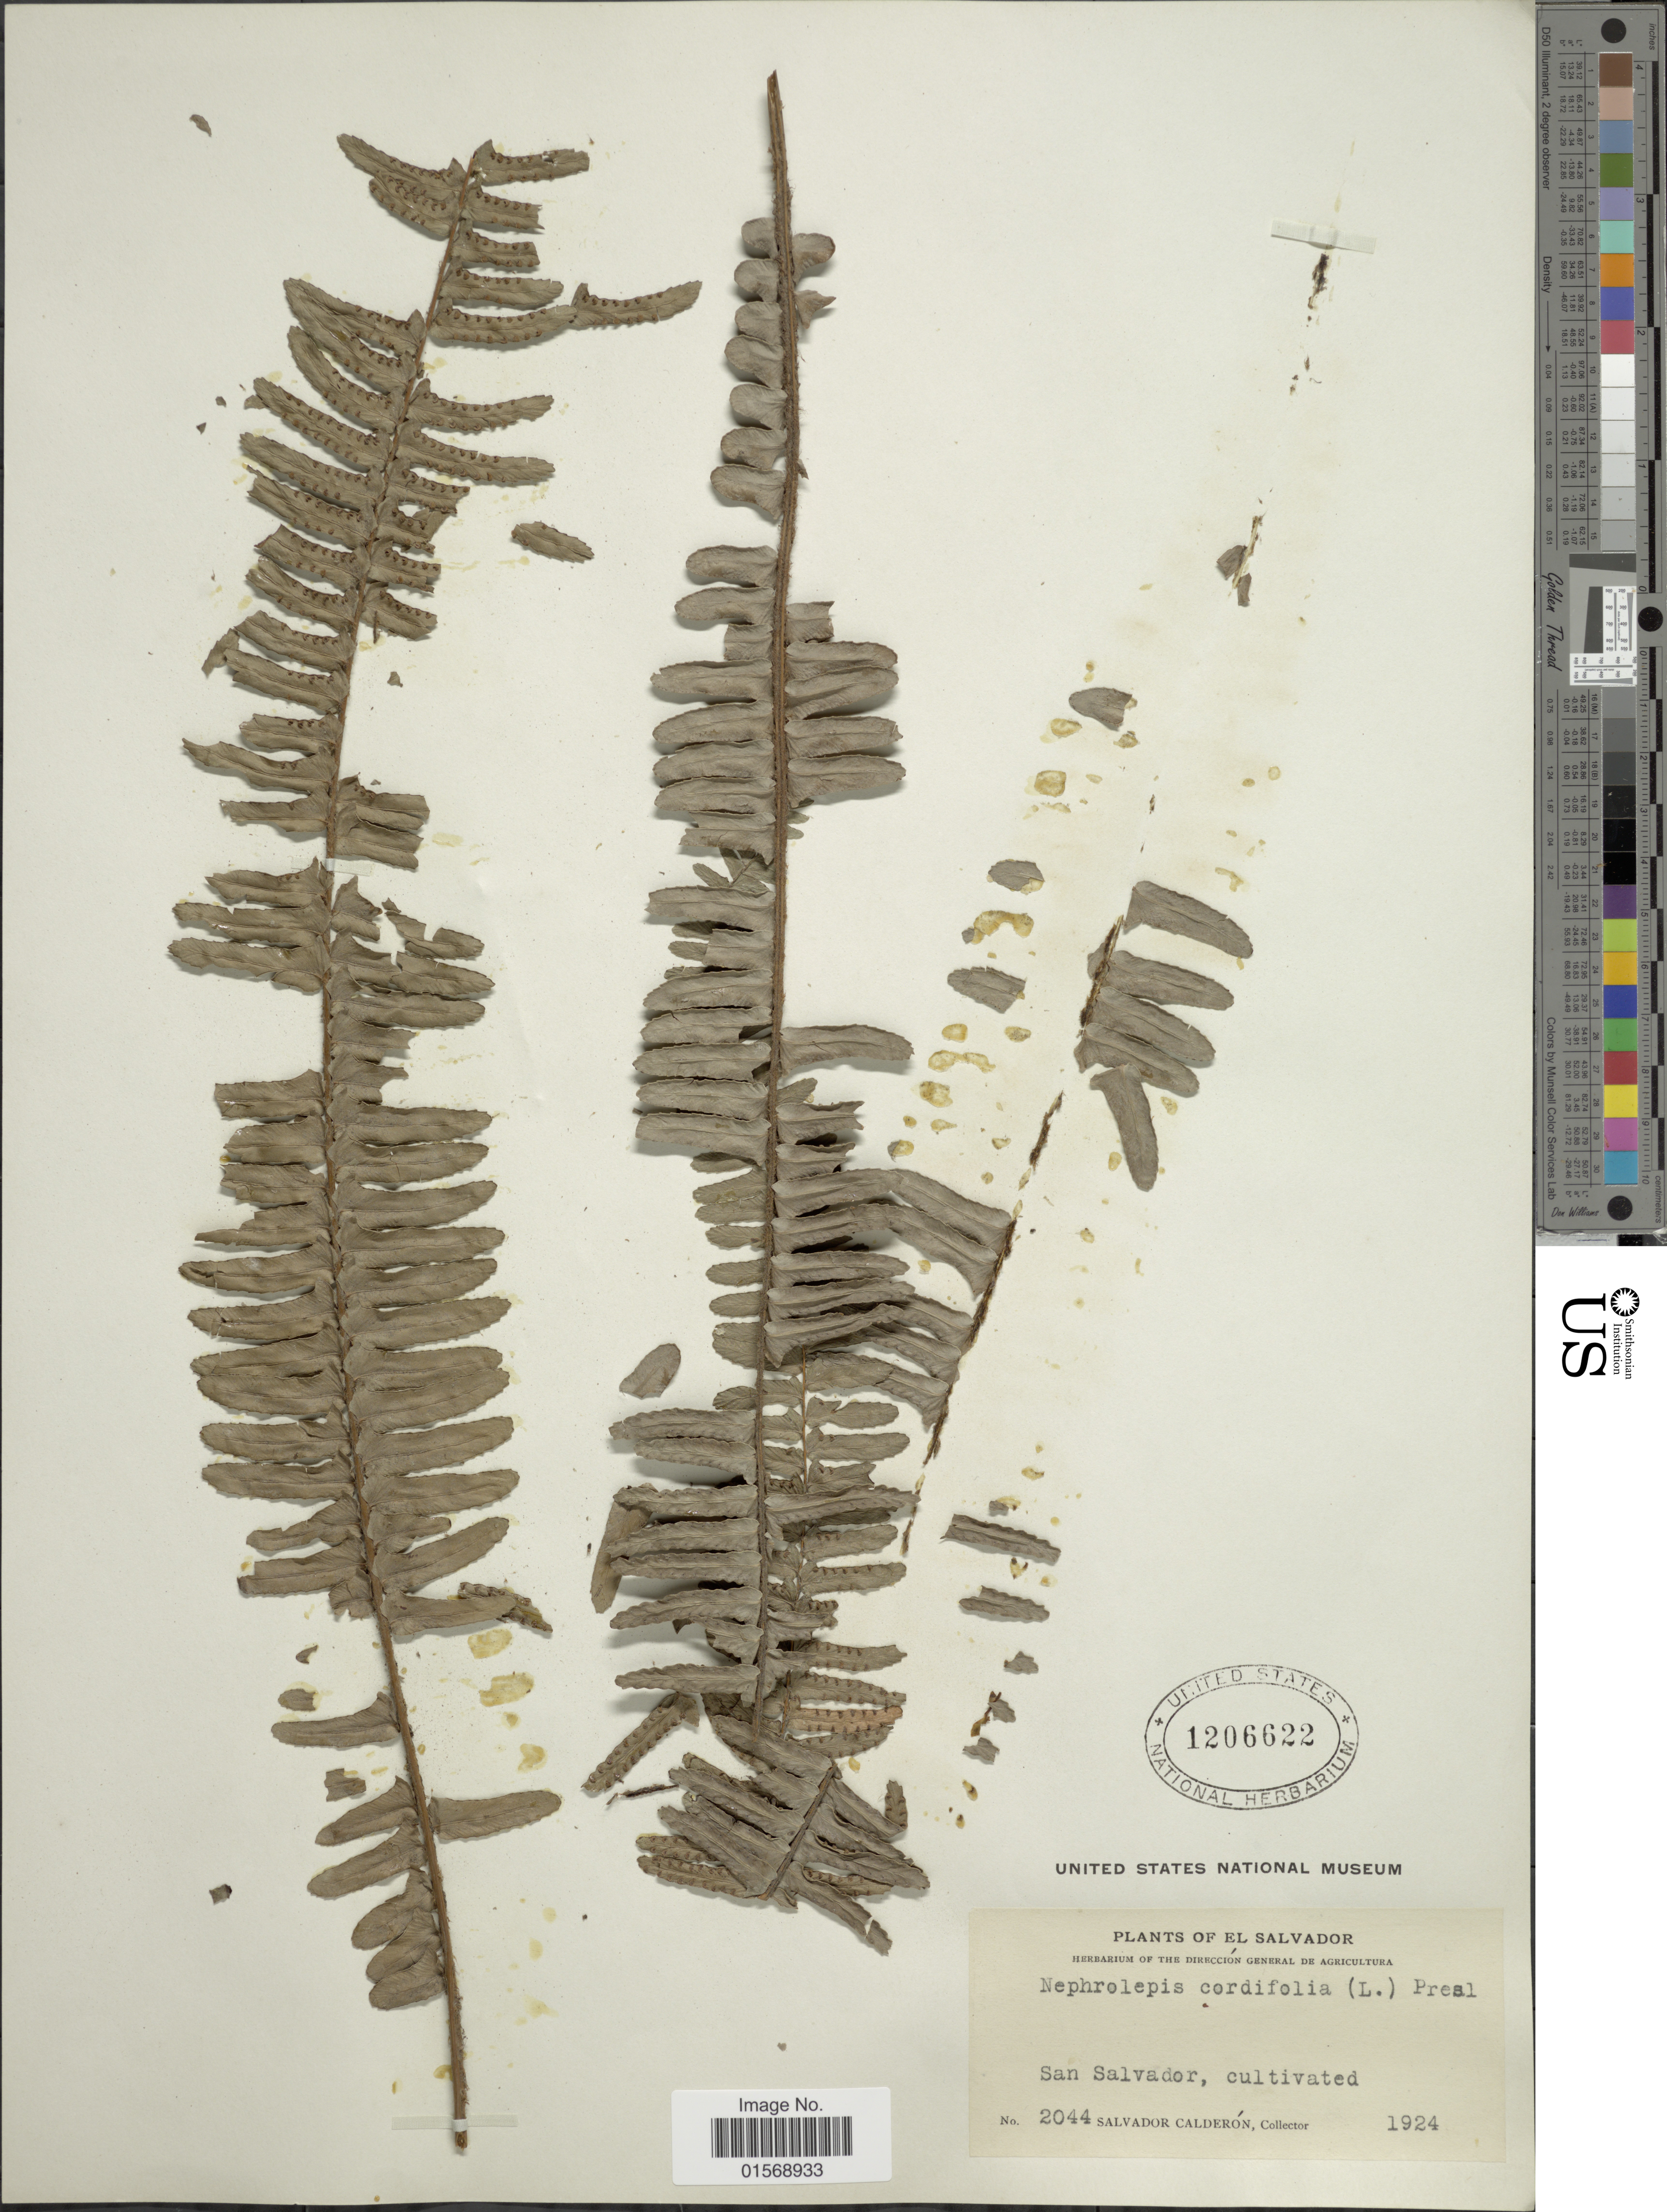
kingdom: Plantae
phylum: Tracheophyta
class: Polypodiopsida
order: Polypodiales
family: Nephrolepidaceae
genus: Nephrolepis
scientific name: Nephrolepis cordifolia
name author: (L.) C. Presl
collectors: S. Calderón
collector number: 2044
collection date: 1924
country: El Salvador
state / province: San Salvador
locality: El Salvador, San Salvador.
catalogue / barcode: US 1206622